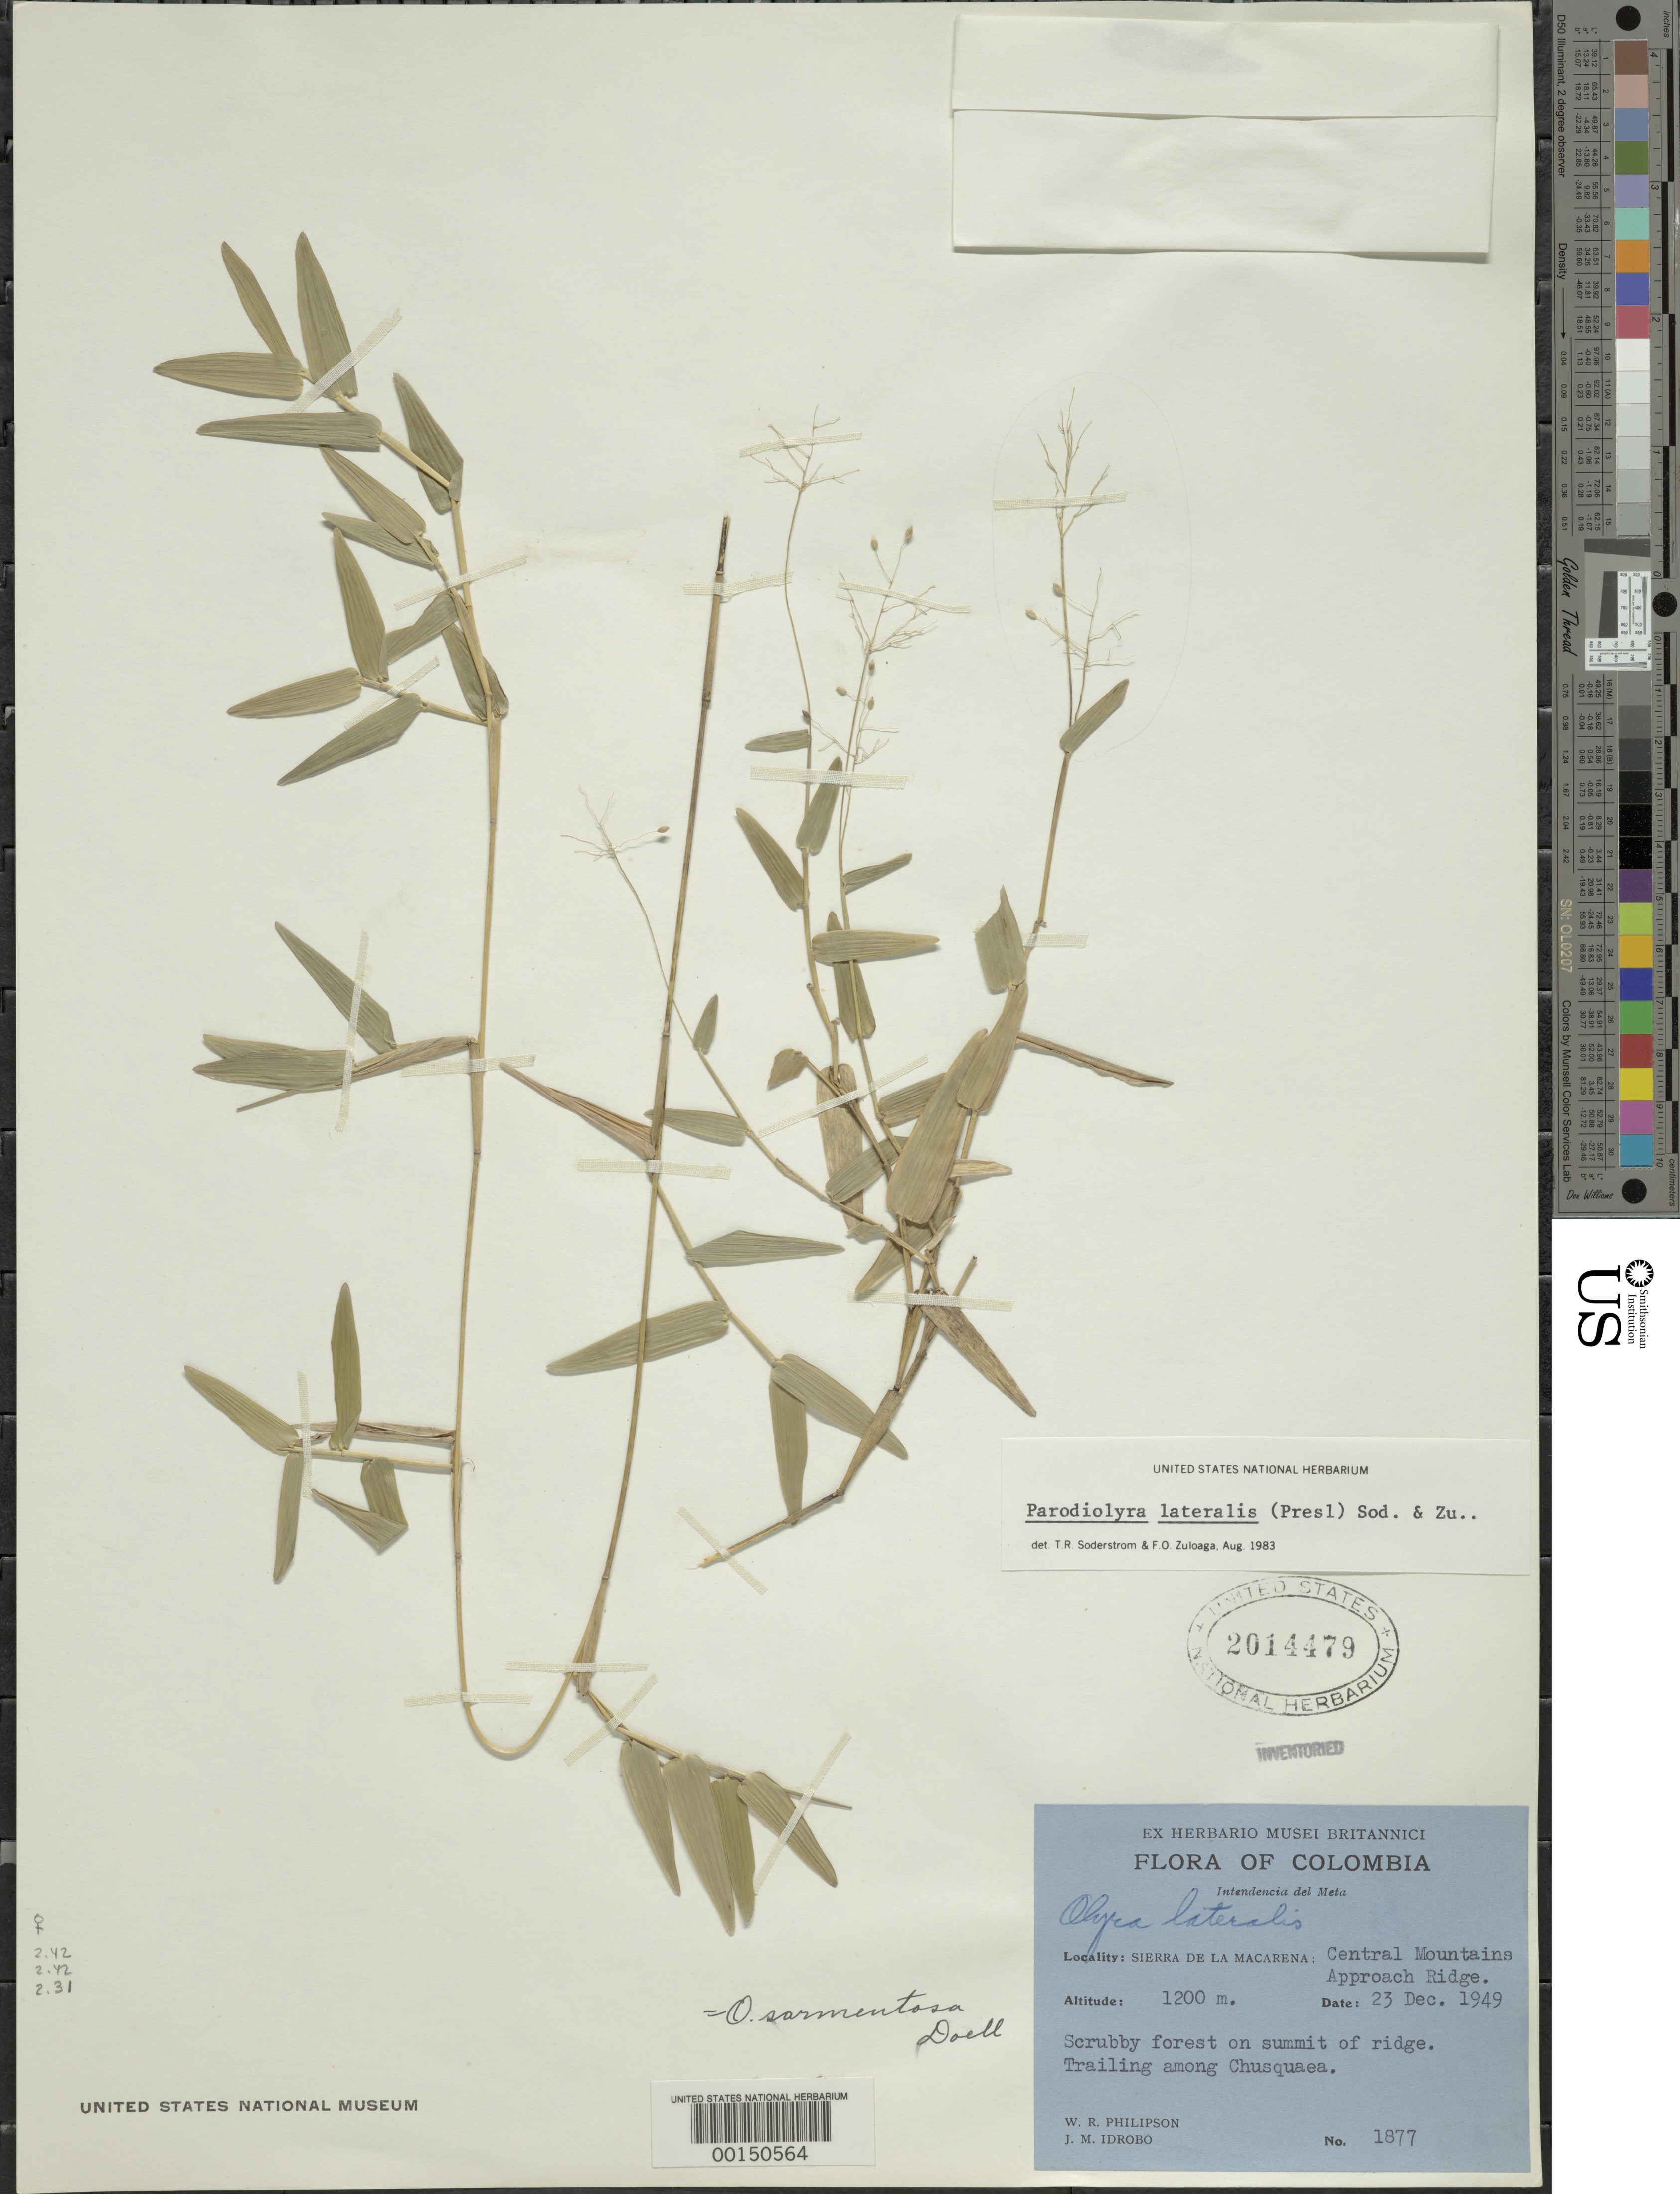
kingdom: Plantae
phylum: Tracheophyta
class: Liliopsida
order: Poales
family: Poaceae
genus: Parodiolyra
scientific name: Parodiolyra lateralis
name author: (J. Presl ex Nees) Soderstr. & Zuloaga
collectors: W. R. Philipson & J. M. Idrobo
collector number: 1877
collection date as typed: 23 Dec 1949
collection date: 1949-12-23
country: Colombia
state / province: Meta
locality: Sierra de la Macarena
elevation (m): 1200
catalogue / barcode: US 2014479